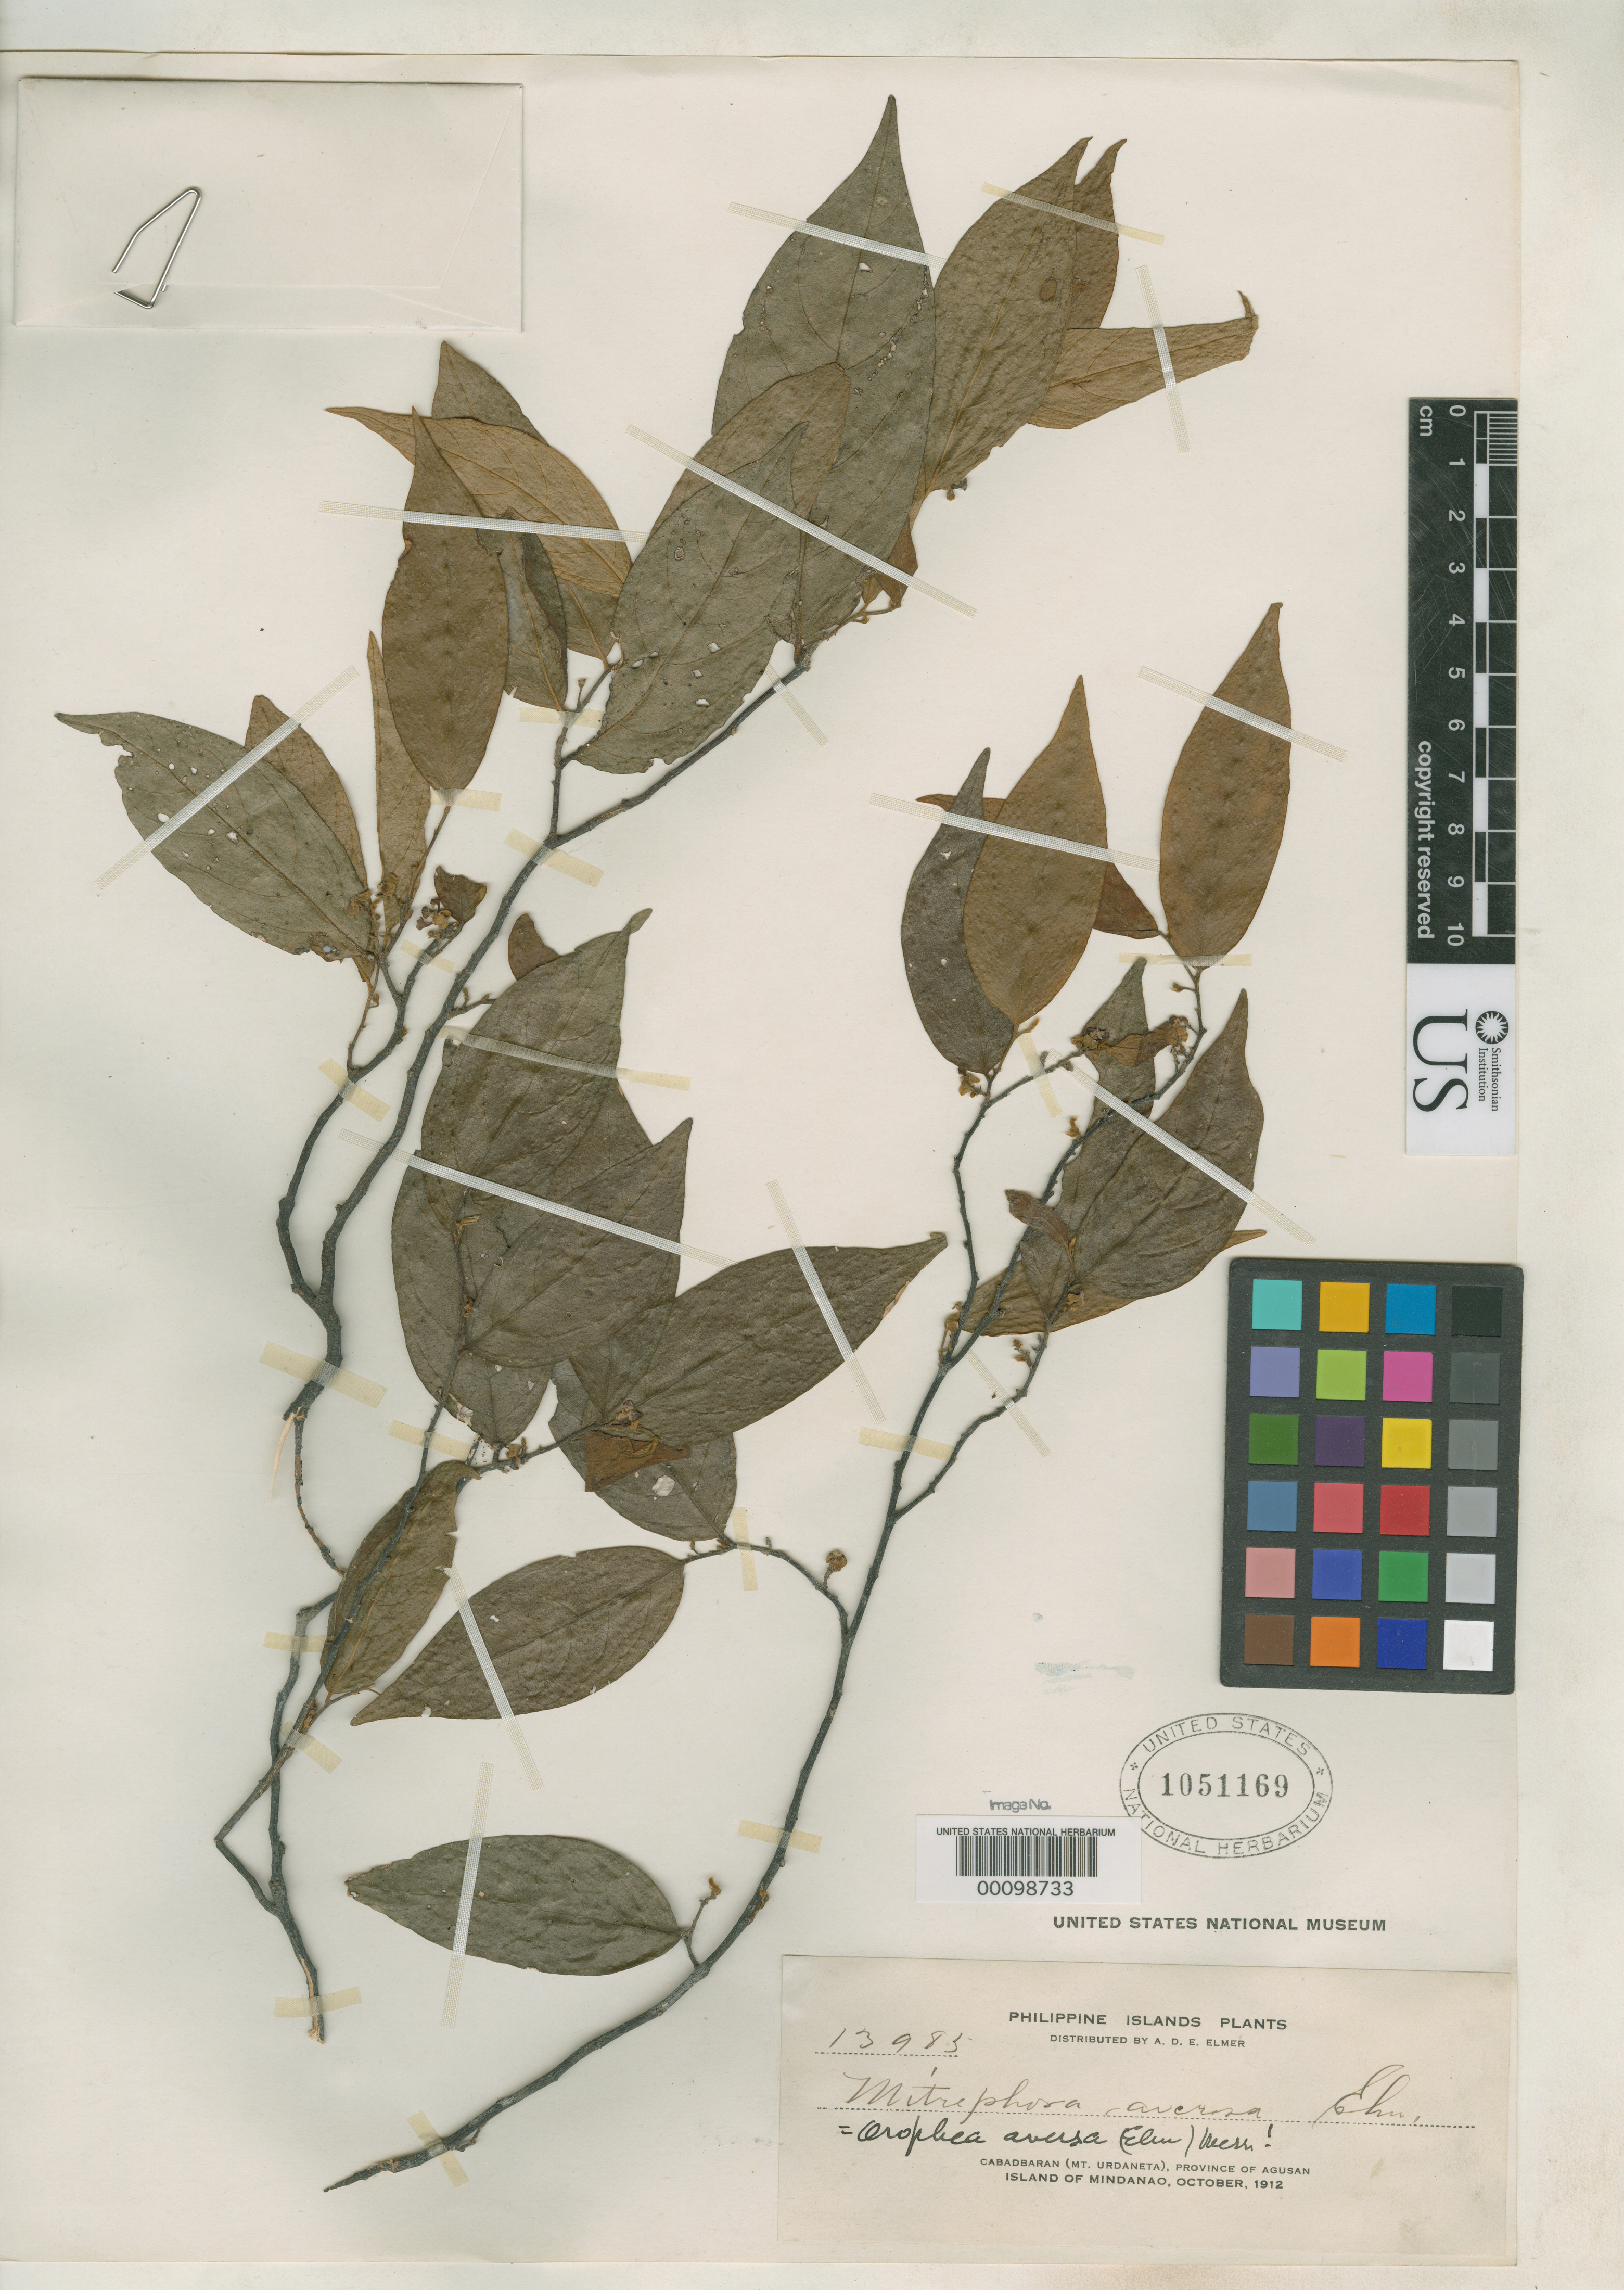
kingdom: Plantae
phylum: Tracheophyta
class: Magnoliopsida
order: Magnoliales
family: Annonaceae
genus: Mitrephora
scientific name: Mitrephora aversa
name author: Elmer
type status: Isotype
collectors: A. D. E. Elmer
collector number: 13985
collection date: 1912-10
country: Philippines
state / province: Caraga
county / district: Agusan del Norte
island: Mindanao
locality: Cabadbaran (Mt. Urdaneta), Province of Agusan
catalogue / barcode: US 1051169